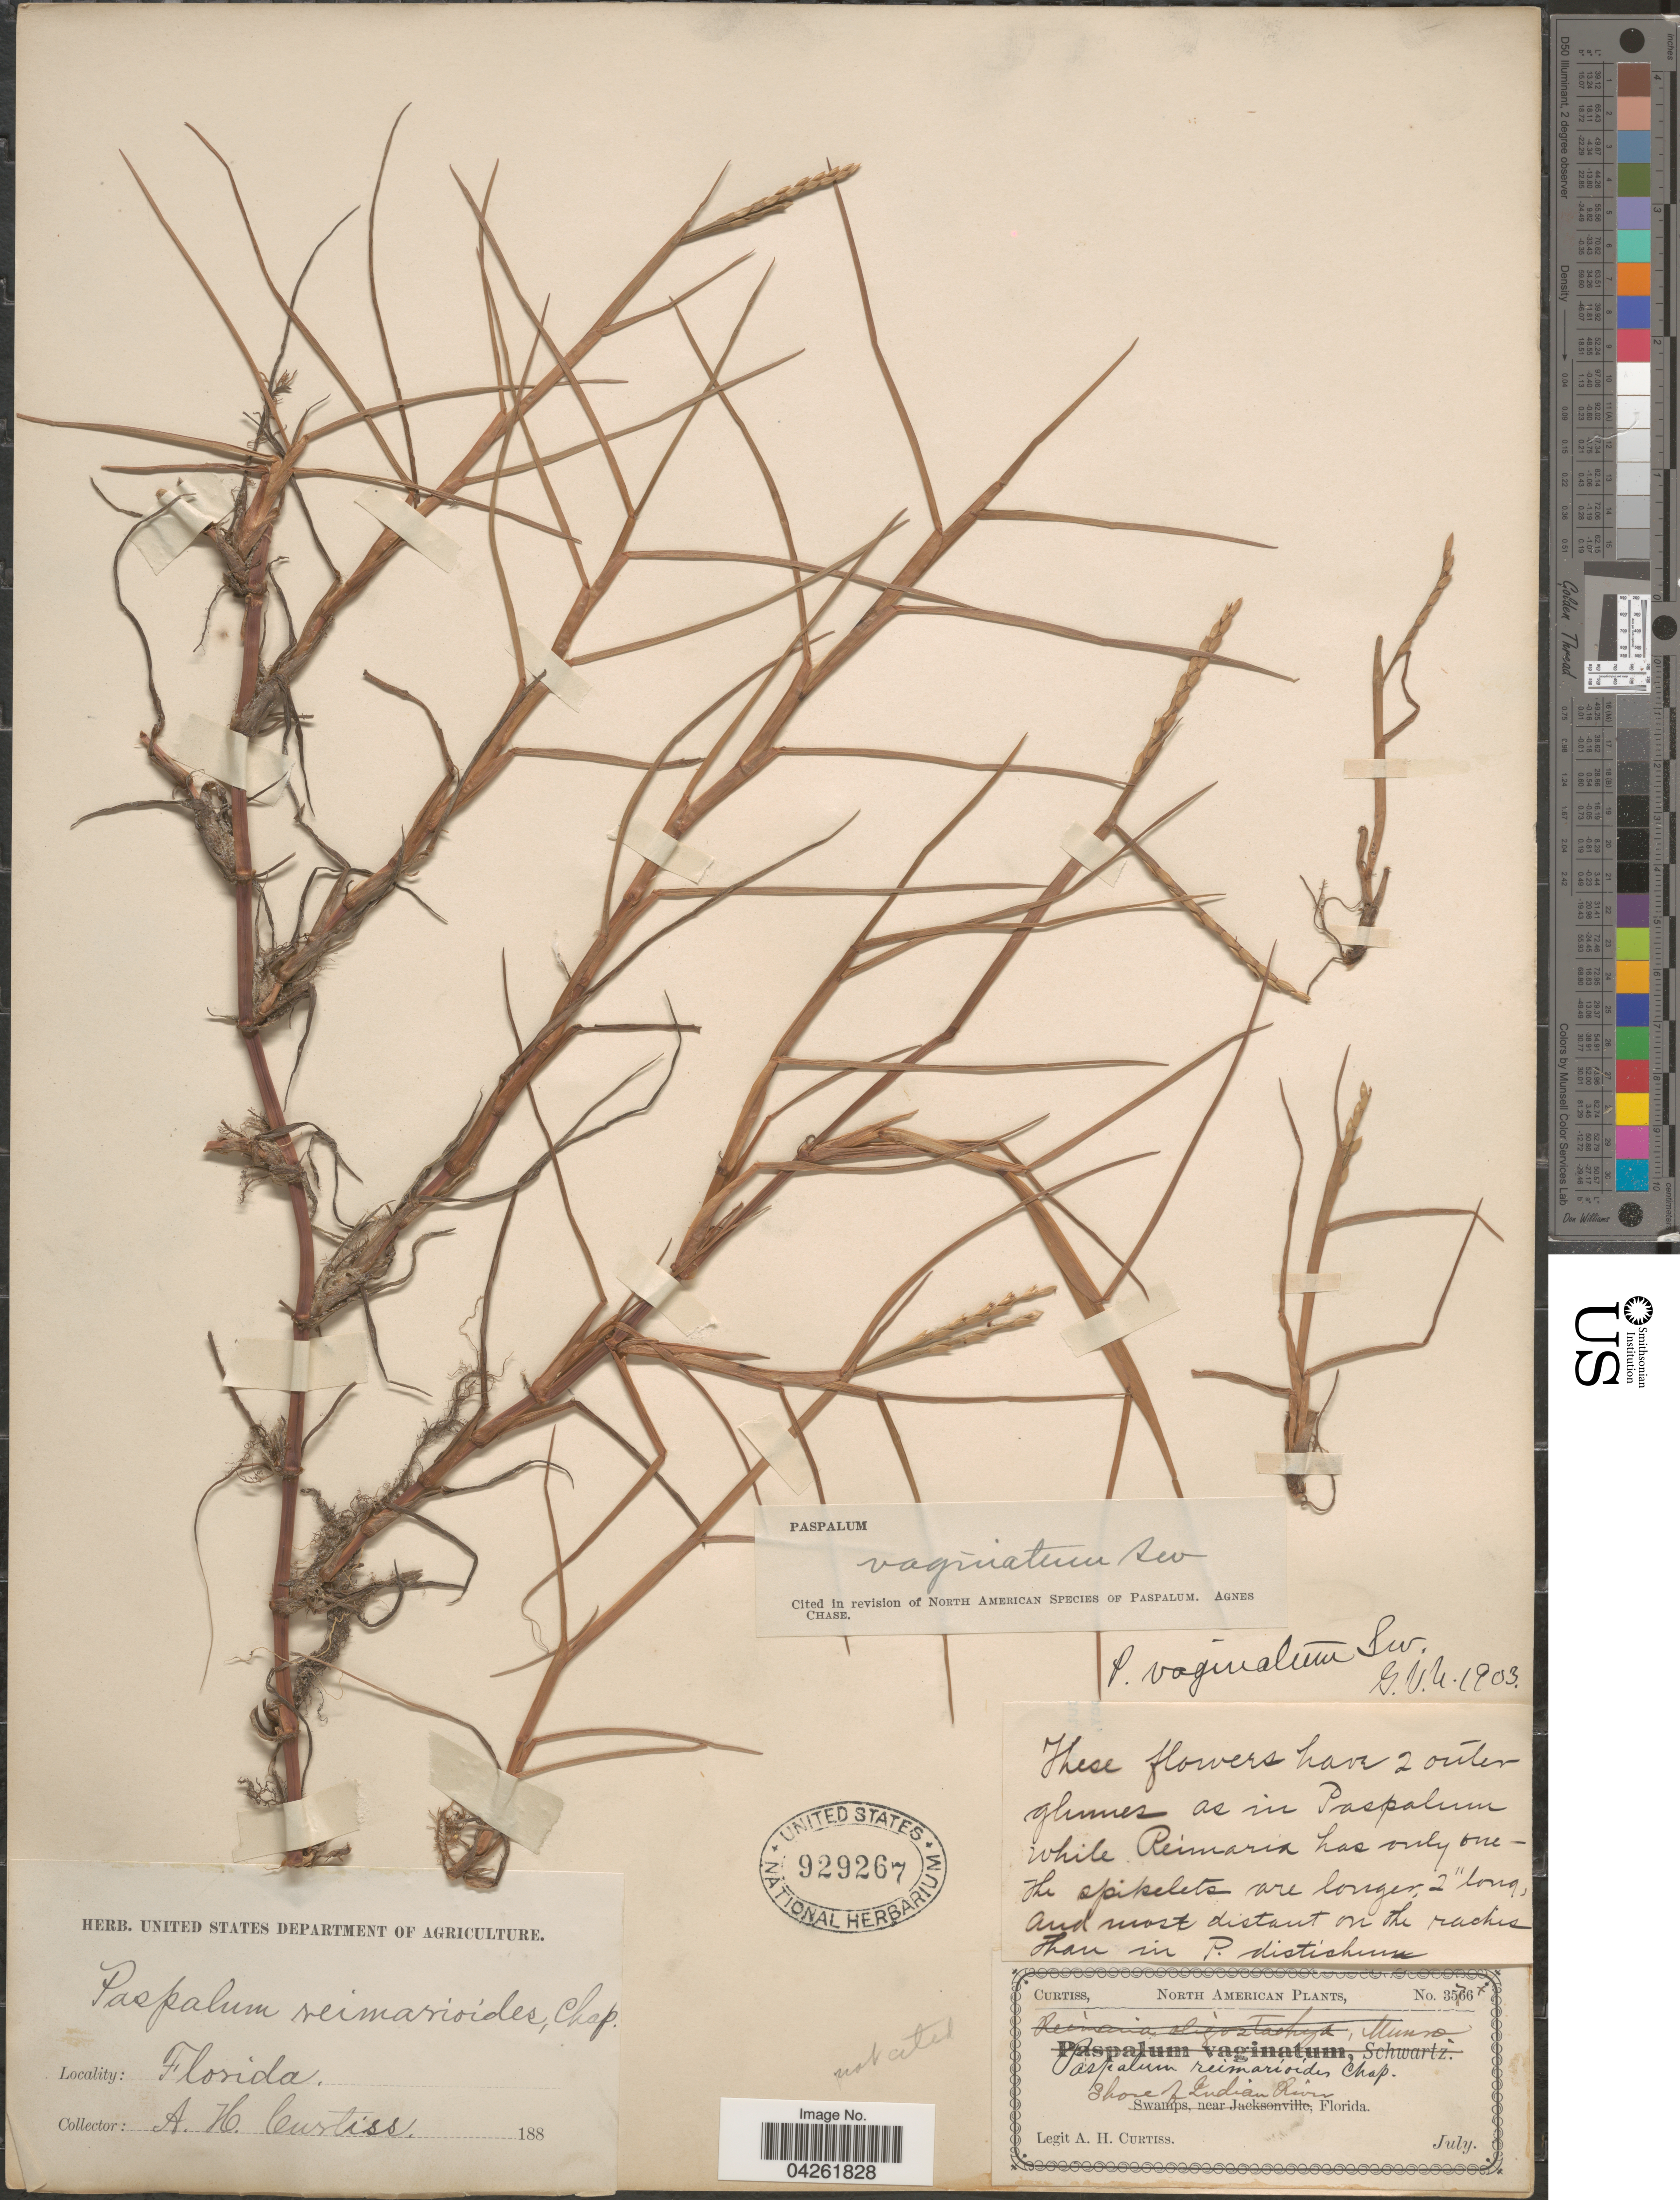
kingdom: Plantae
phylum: Tracheophyta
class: Liliopsida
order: Poales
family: Poaceae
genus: Paspalum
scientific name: Paspalum distichum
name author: L.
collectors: A. H. Curtiss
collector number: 3566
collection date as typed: July 188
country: United States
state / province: Florida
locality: Shore of Indian River.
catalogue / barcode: US 929267